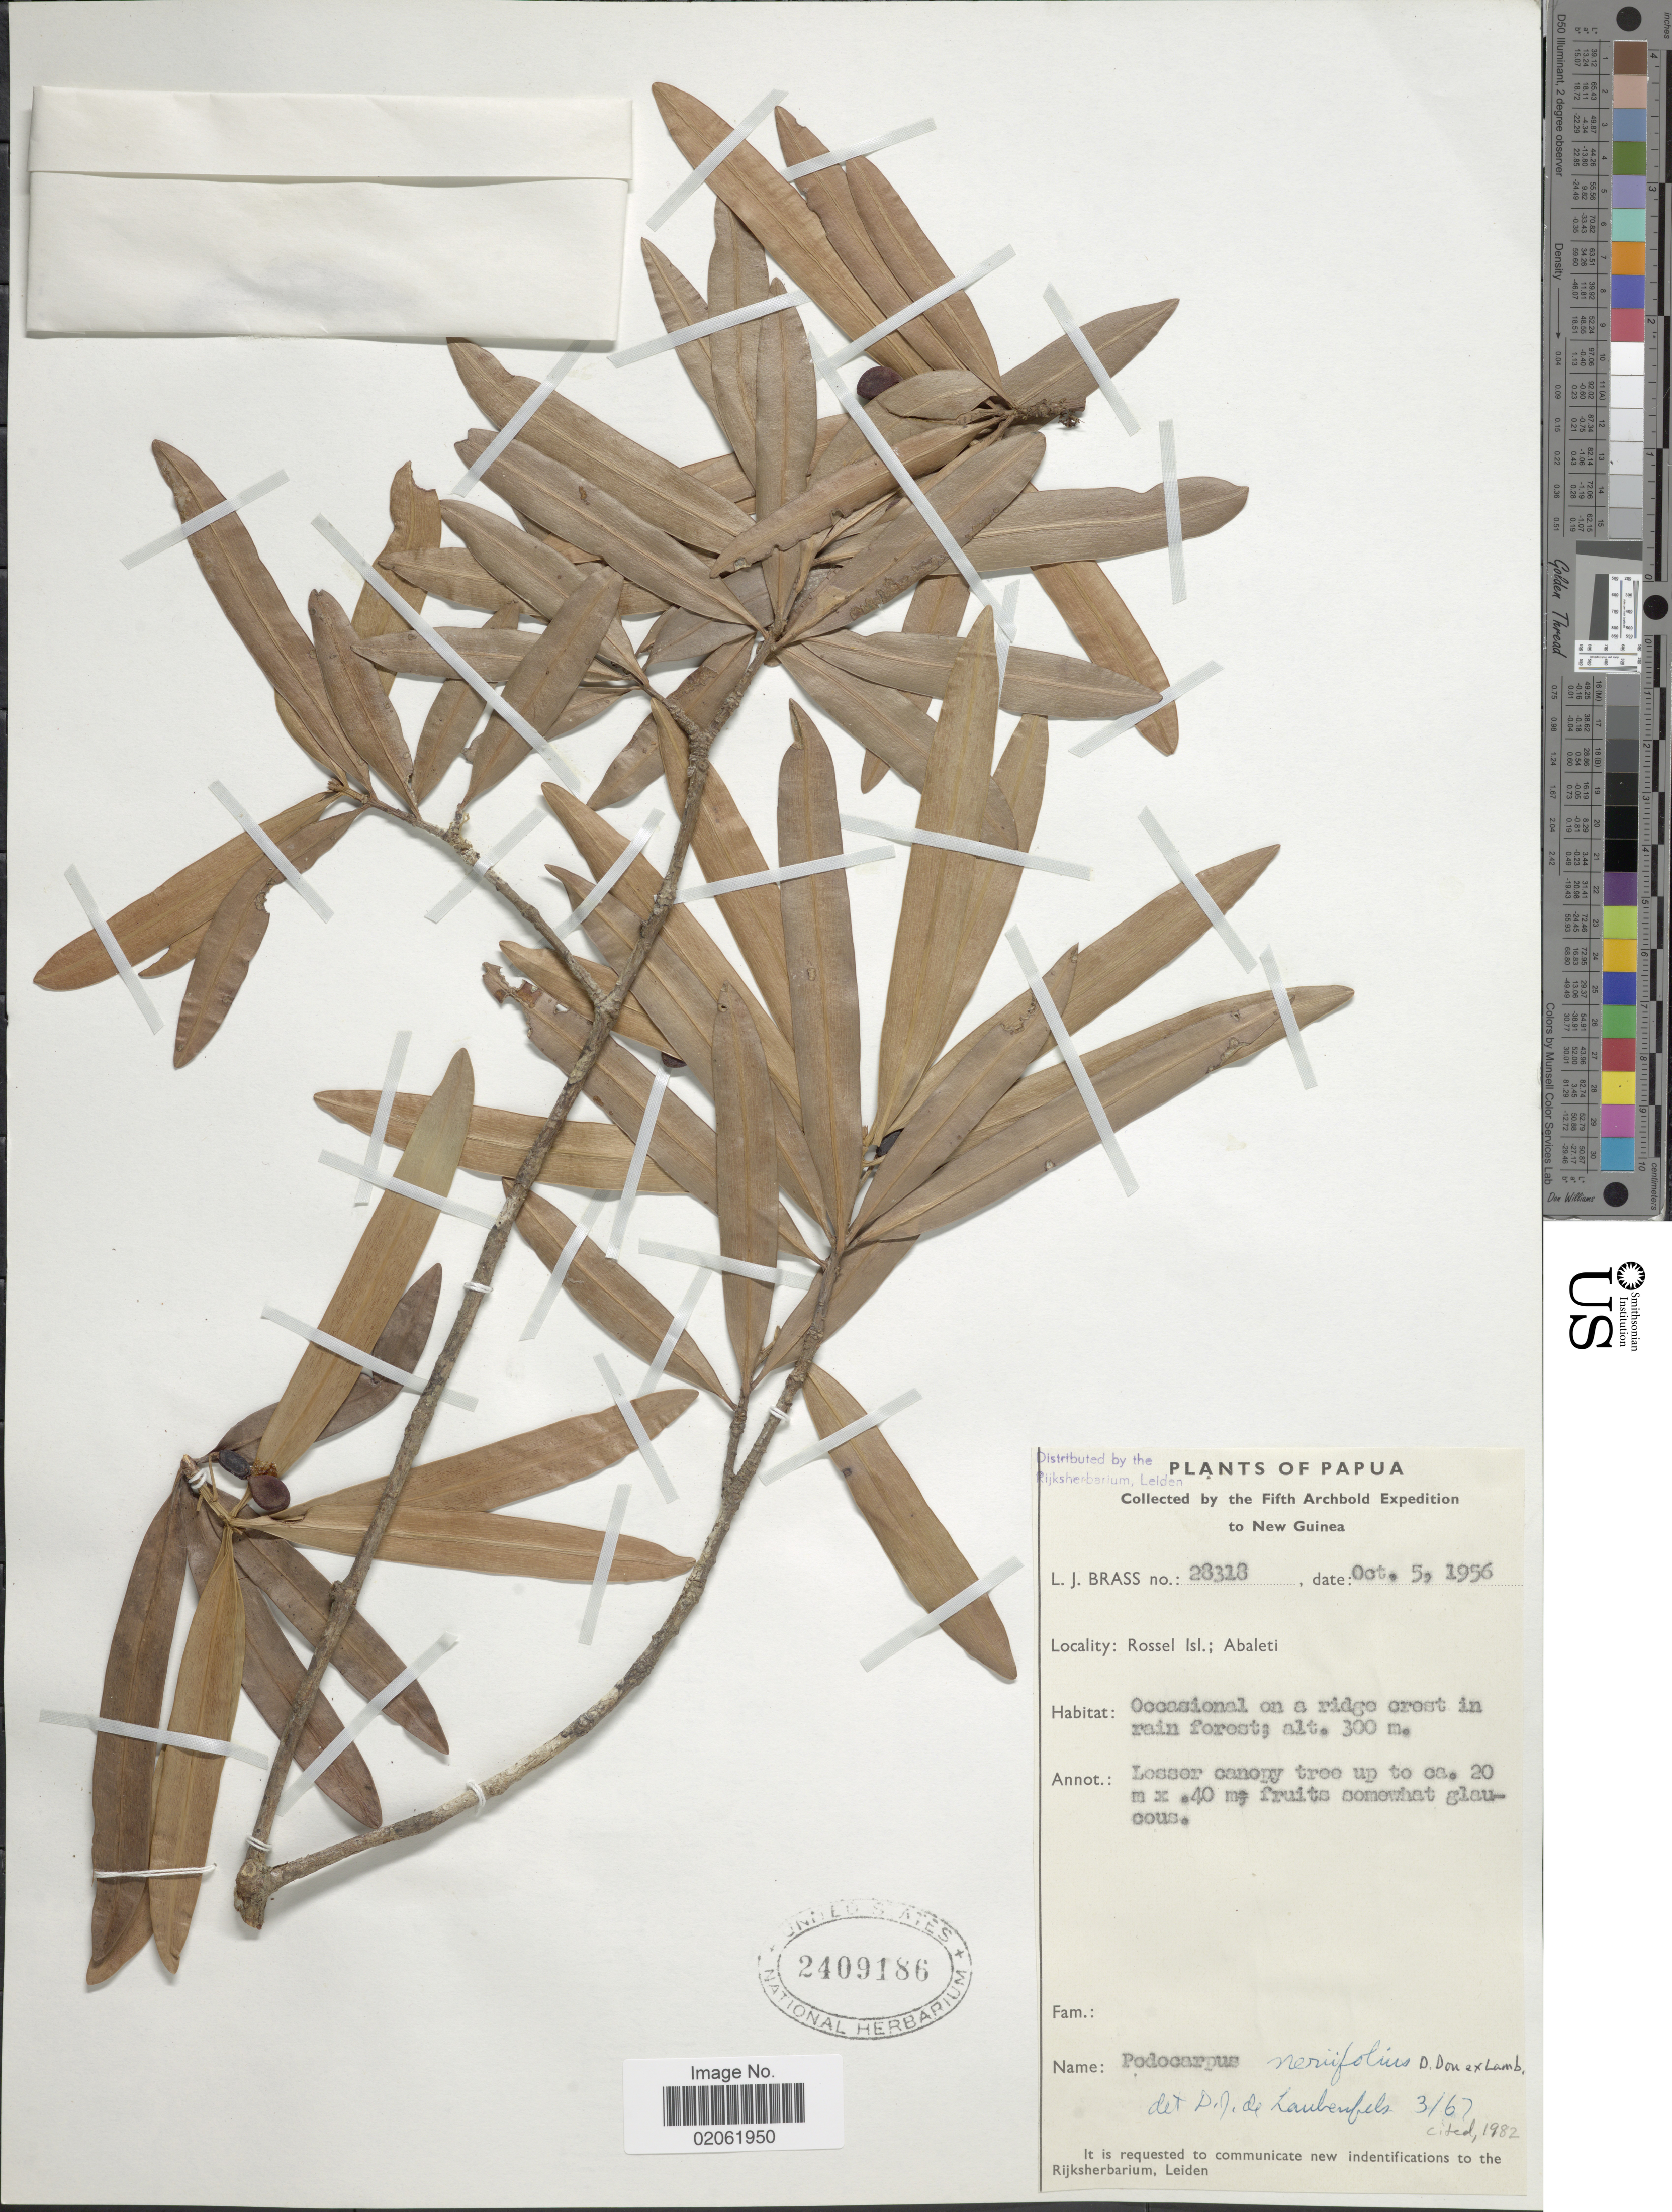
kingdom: Plantae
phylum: Tracheophyta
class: Pinopsida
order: Pinales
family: Podocarpaceae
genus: Podocarpus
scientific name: Podocarpus neriifolius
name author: D. Don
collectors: L. J. Brass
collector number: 28318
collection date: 1956-10-05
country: Papua New Guinea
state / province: Milne Bay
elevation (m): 300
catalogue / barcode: US 2409186